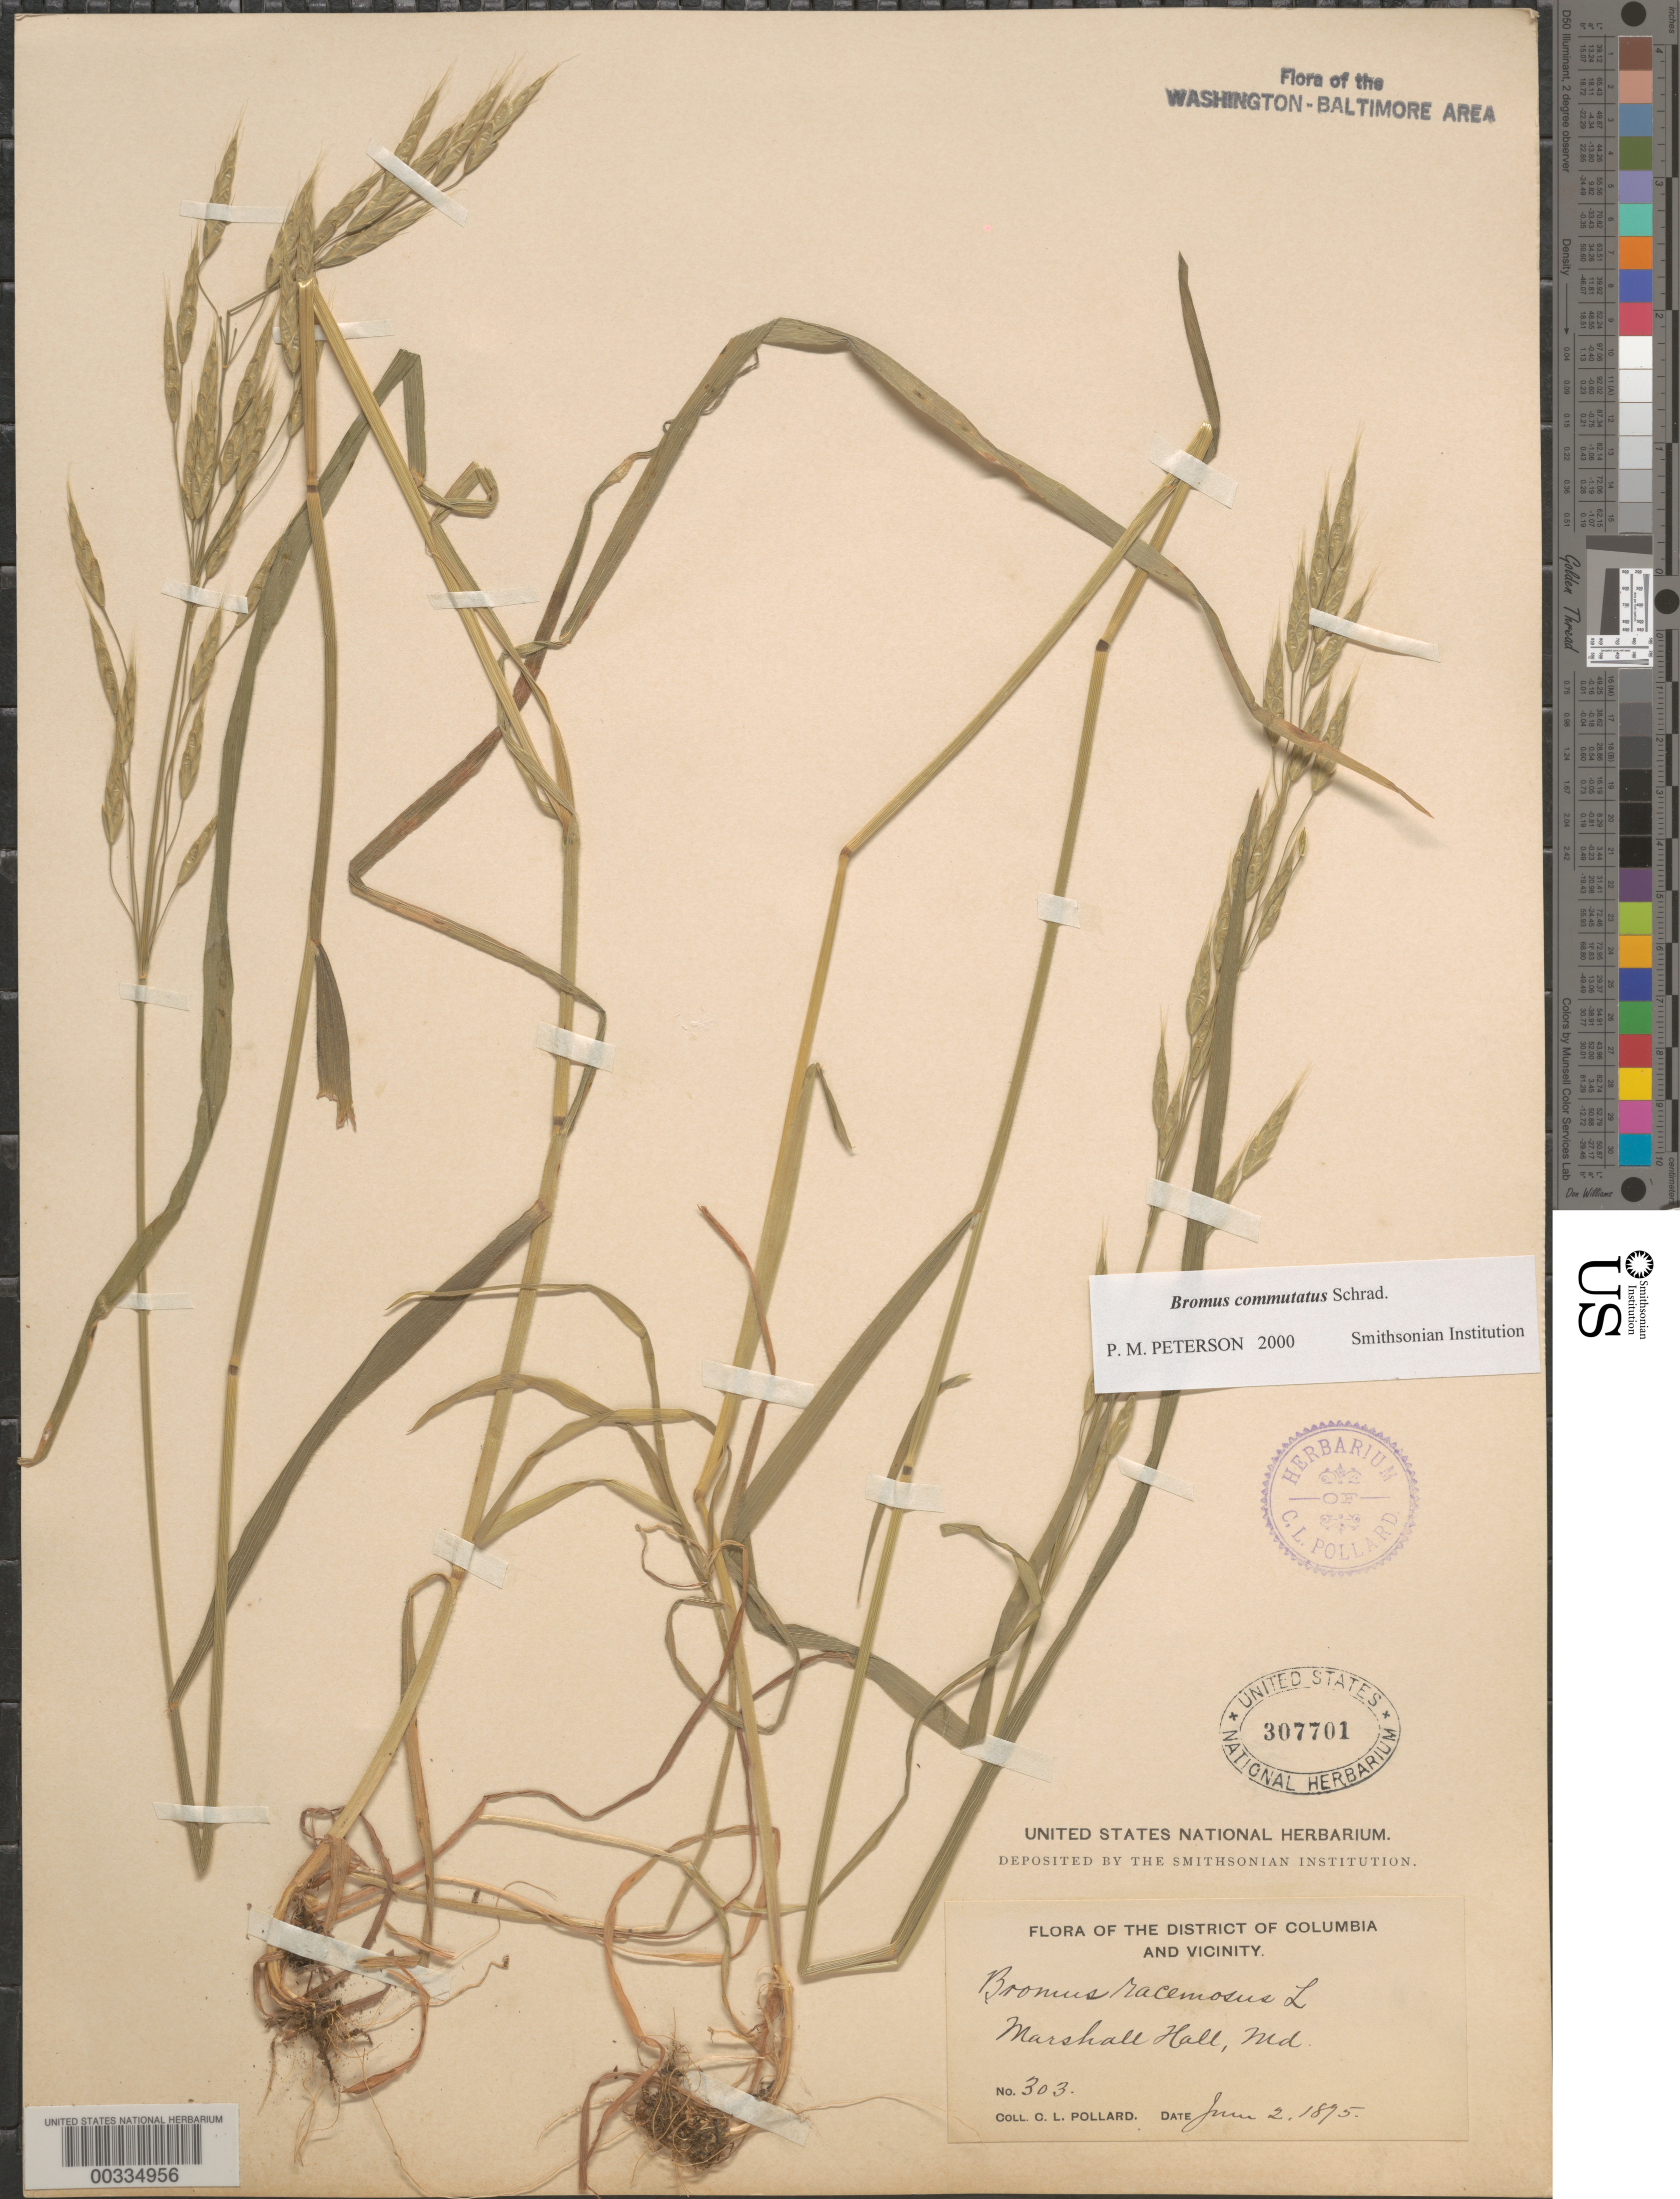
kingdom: Plantae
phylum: Tracheophyta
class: Liliopsida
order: Poales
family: Poaceae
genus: Bromus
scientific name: Bromus commutatus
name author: Schrad.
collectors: C. L. Pollard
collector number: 303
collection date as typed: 02 Jun 1895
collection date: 1895-06-02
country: United States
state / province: Maryland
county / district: Charles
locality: Marshall Hall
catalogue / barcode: US 307701